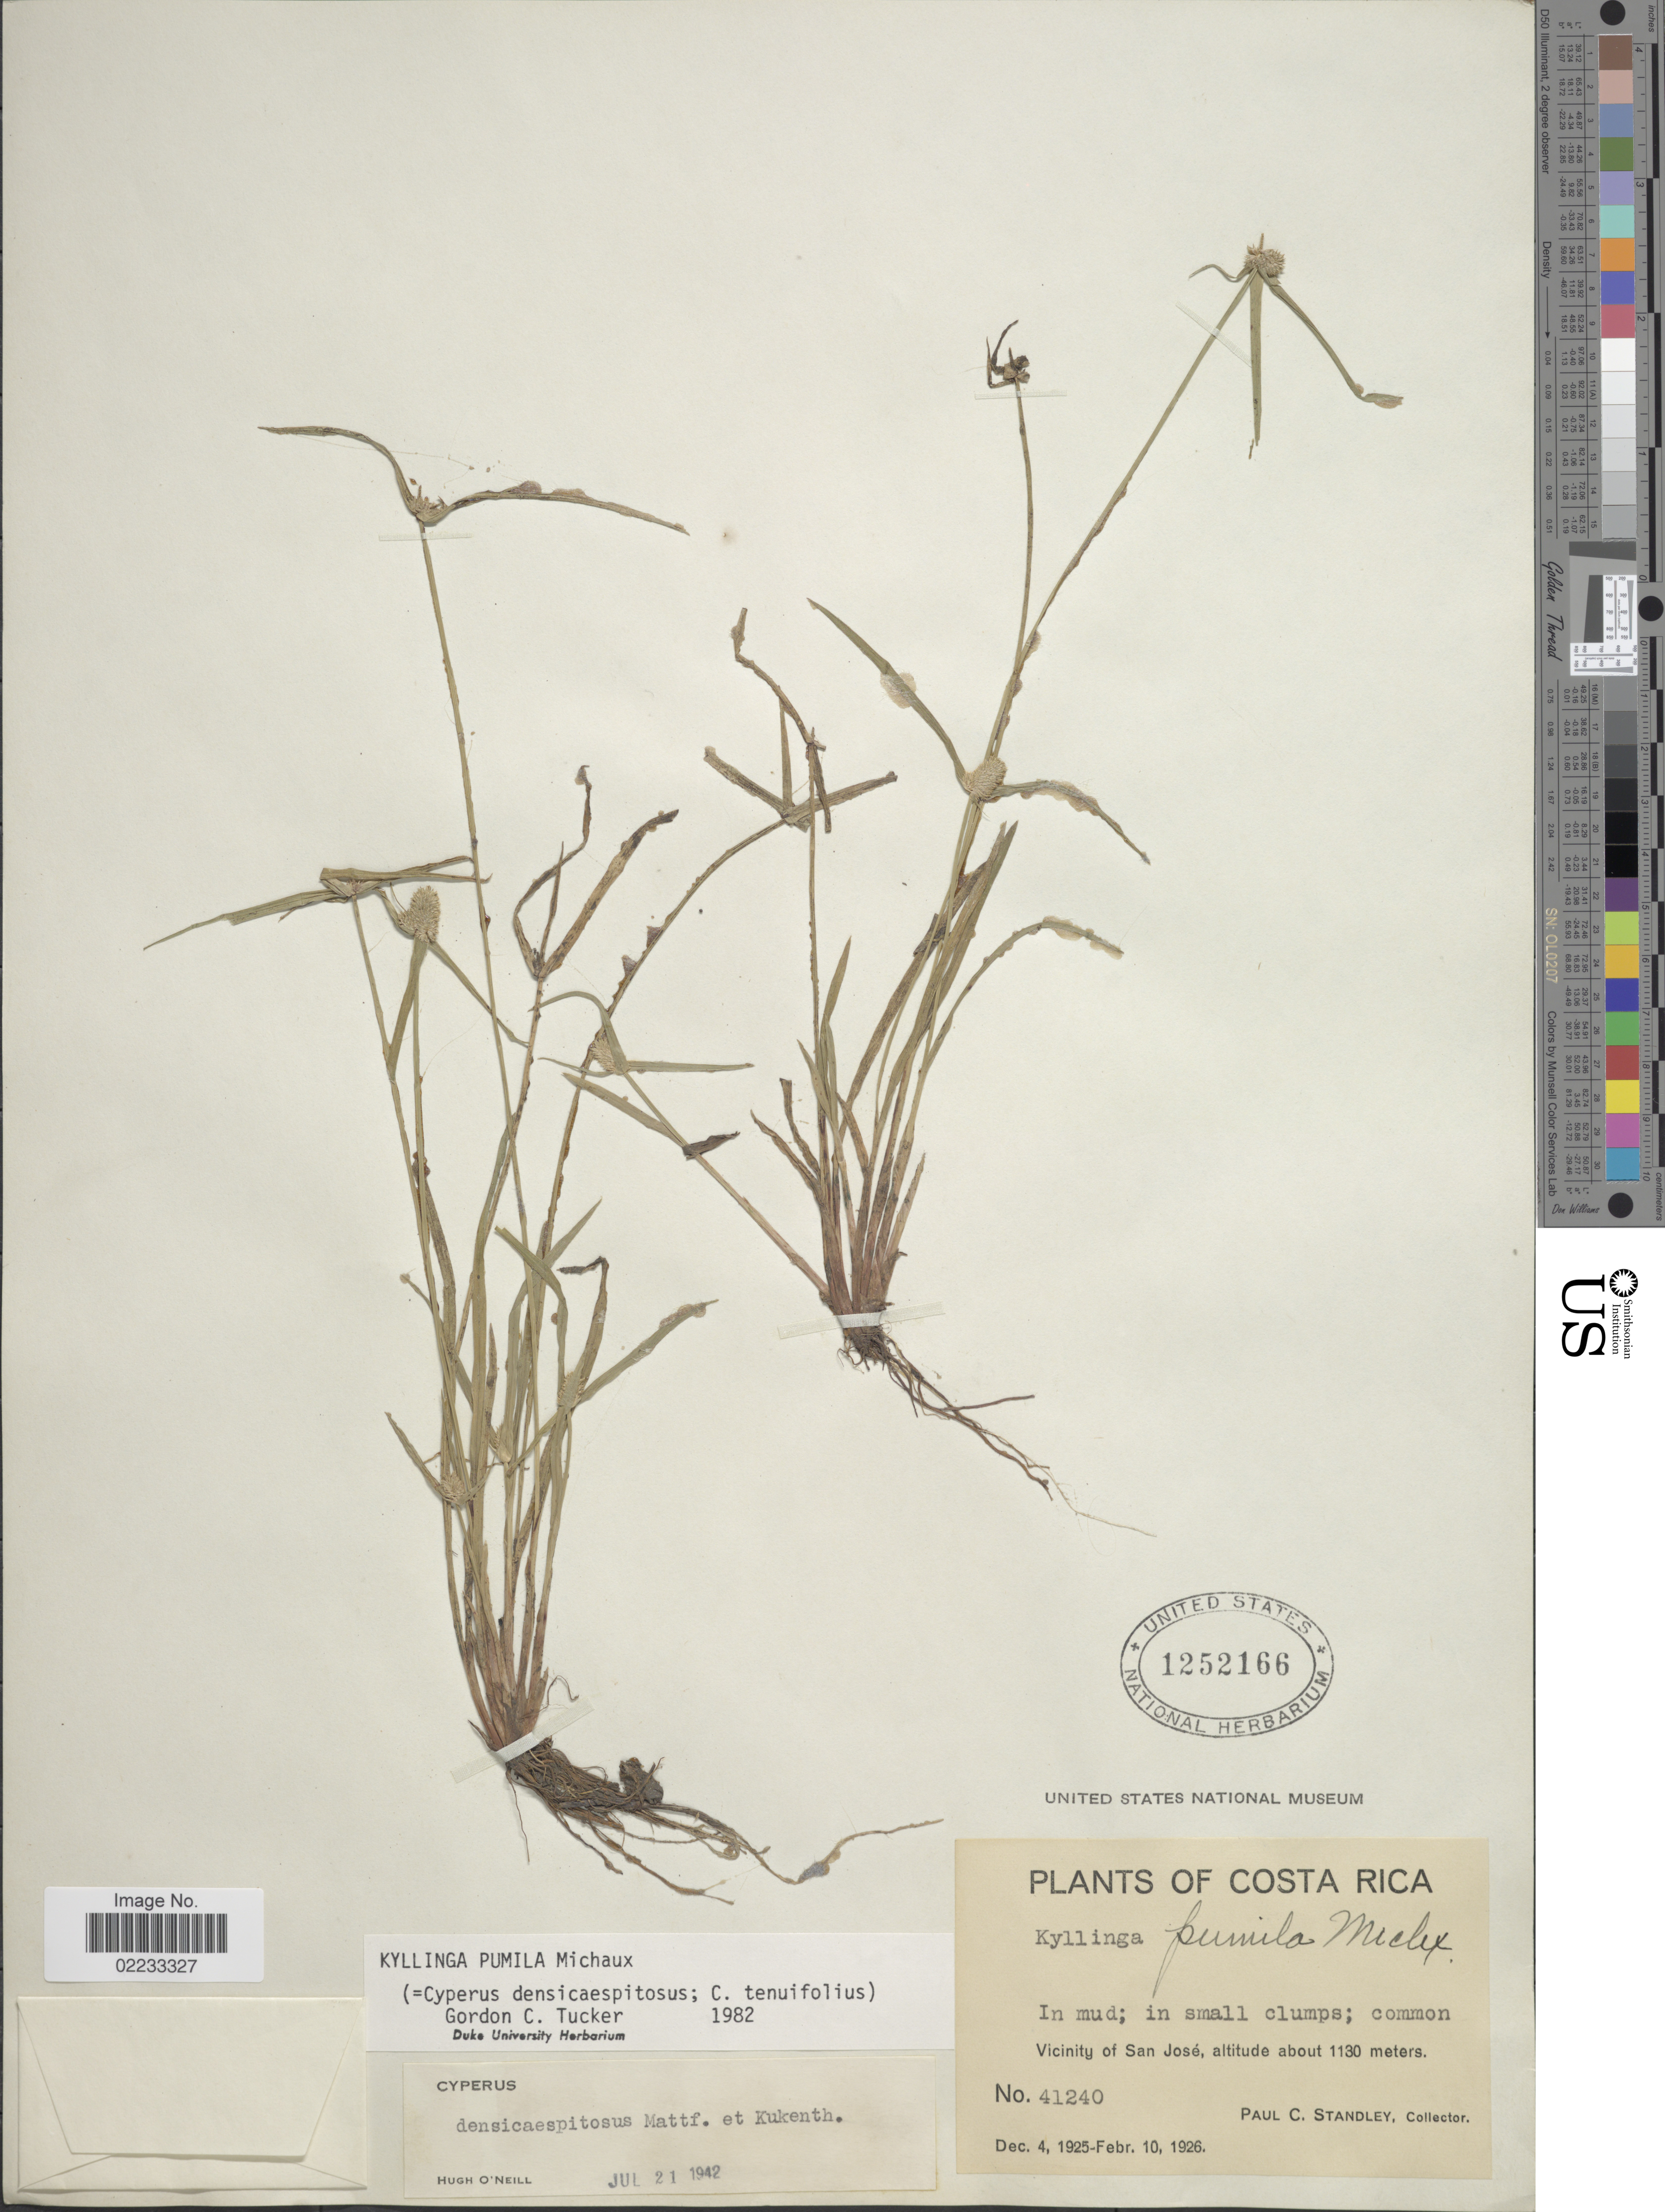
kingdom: Plantae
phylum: Tracheophyta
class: Liliopsida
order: Poales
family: Cyperaceae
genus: Cyperus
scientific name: Cyperus hortensis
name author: (Salzm. ex Steud.) Dorr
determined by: Strong, Mark T., (BOT), Smithsonian Institution - National Museum of Natural History (UNITED STATES)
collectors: P. C. Standley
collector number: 41240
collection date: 1925-12-04/1926-02-10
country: Costa Rica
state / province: San José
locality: In mud, Vicinity of San Jose.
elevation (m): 1130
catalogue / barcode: US 1252166